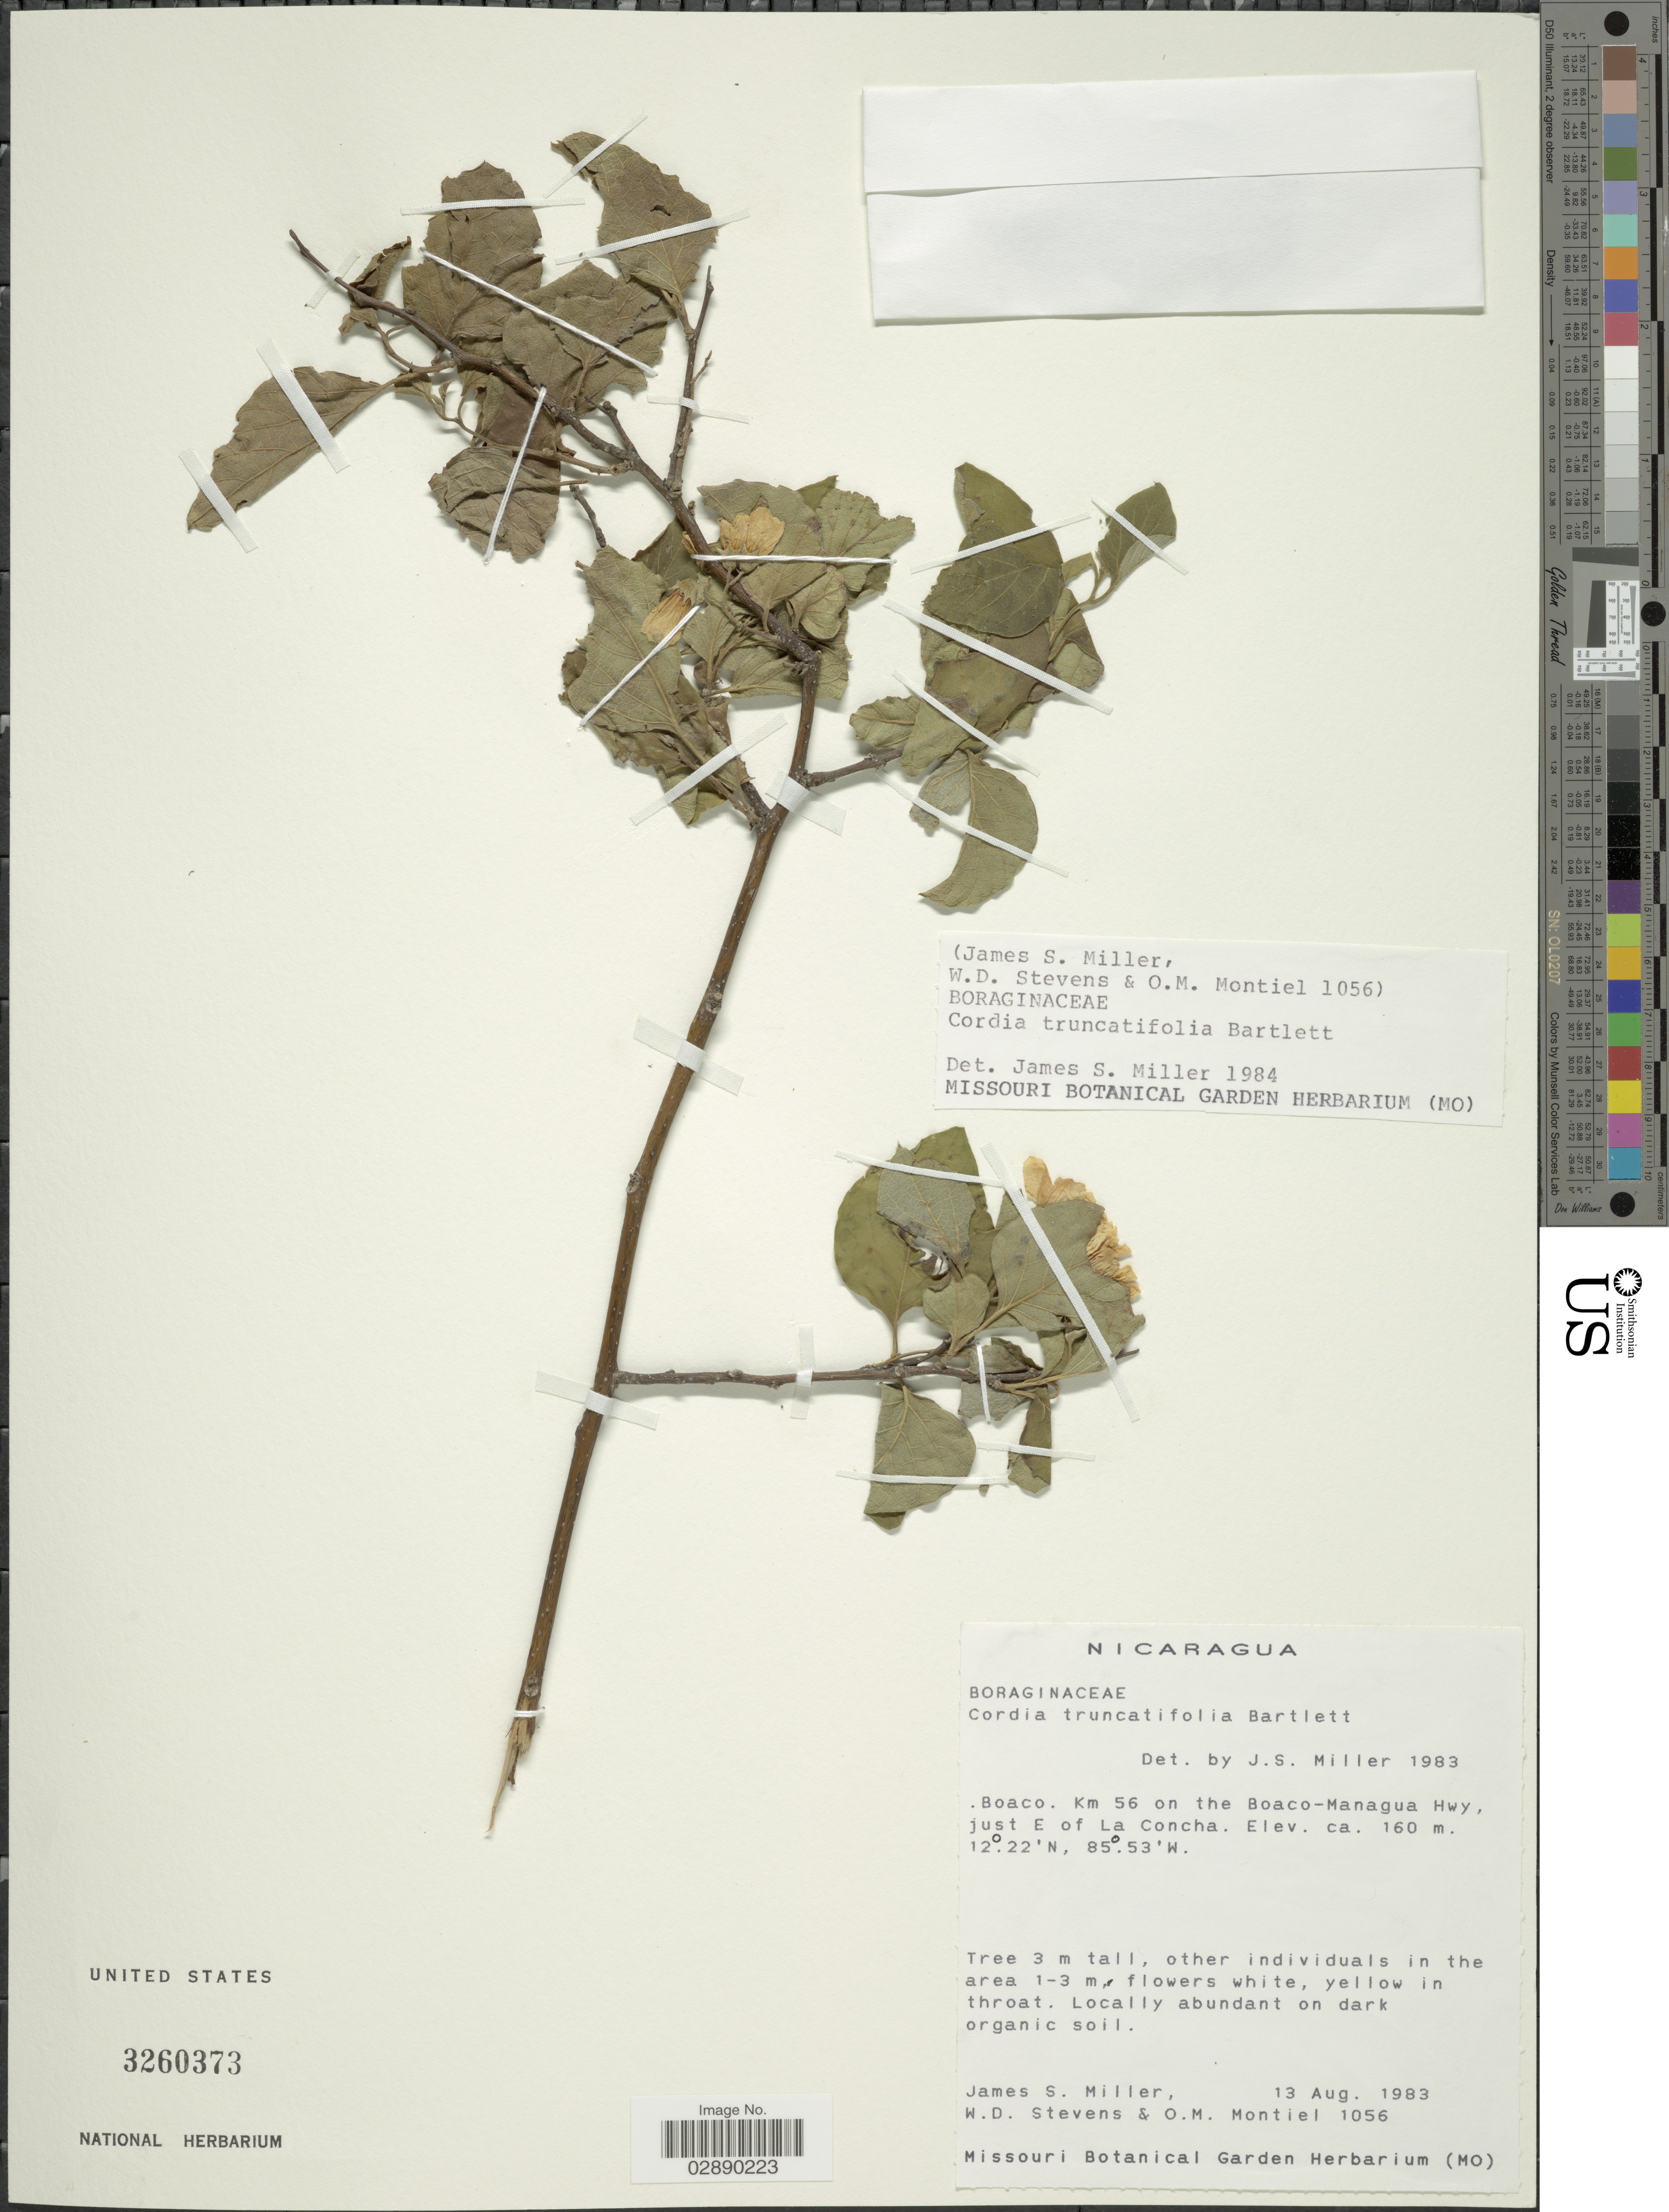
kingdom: Plantae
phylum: Tracheophyta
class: Magnoliopsida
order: Boraginales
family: Cordiaceae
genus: Cordia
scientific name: Cordia truncatifolia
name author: Bartlett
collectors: J. S. Miller, W. D. Stevens & O. Montiel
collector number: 1056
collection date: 1983-08-13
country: Nicaragua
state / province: Boaco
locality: Km 56 on the Boaco-Managua Hwy, just E of La Concha.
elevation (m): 160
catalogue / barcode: US 3260373